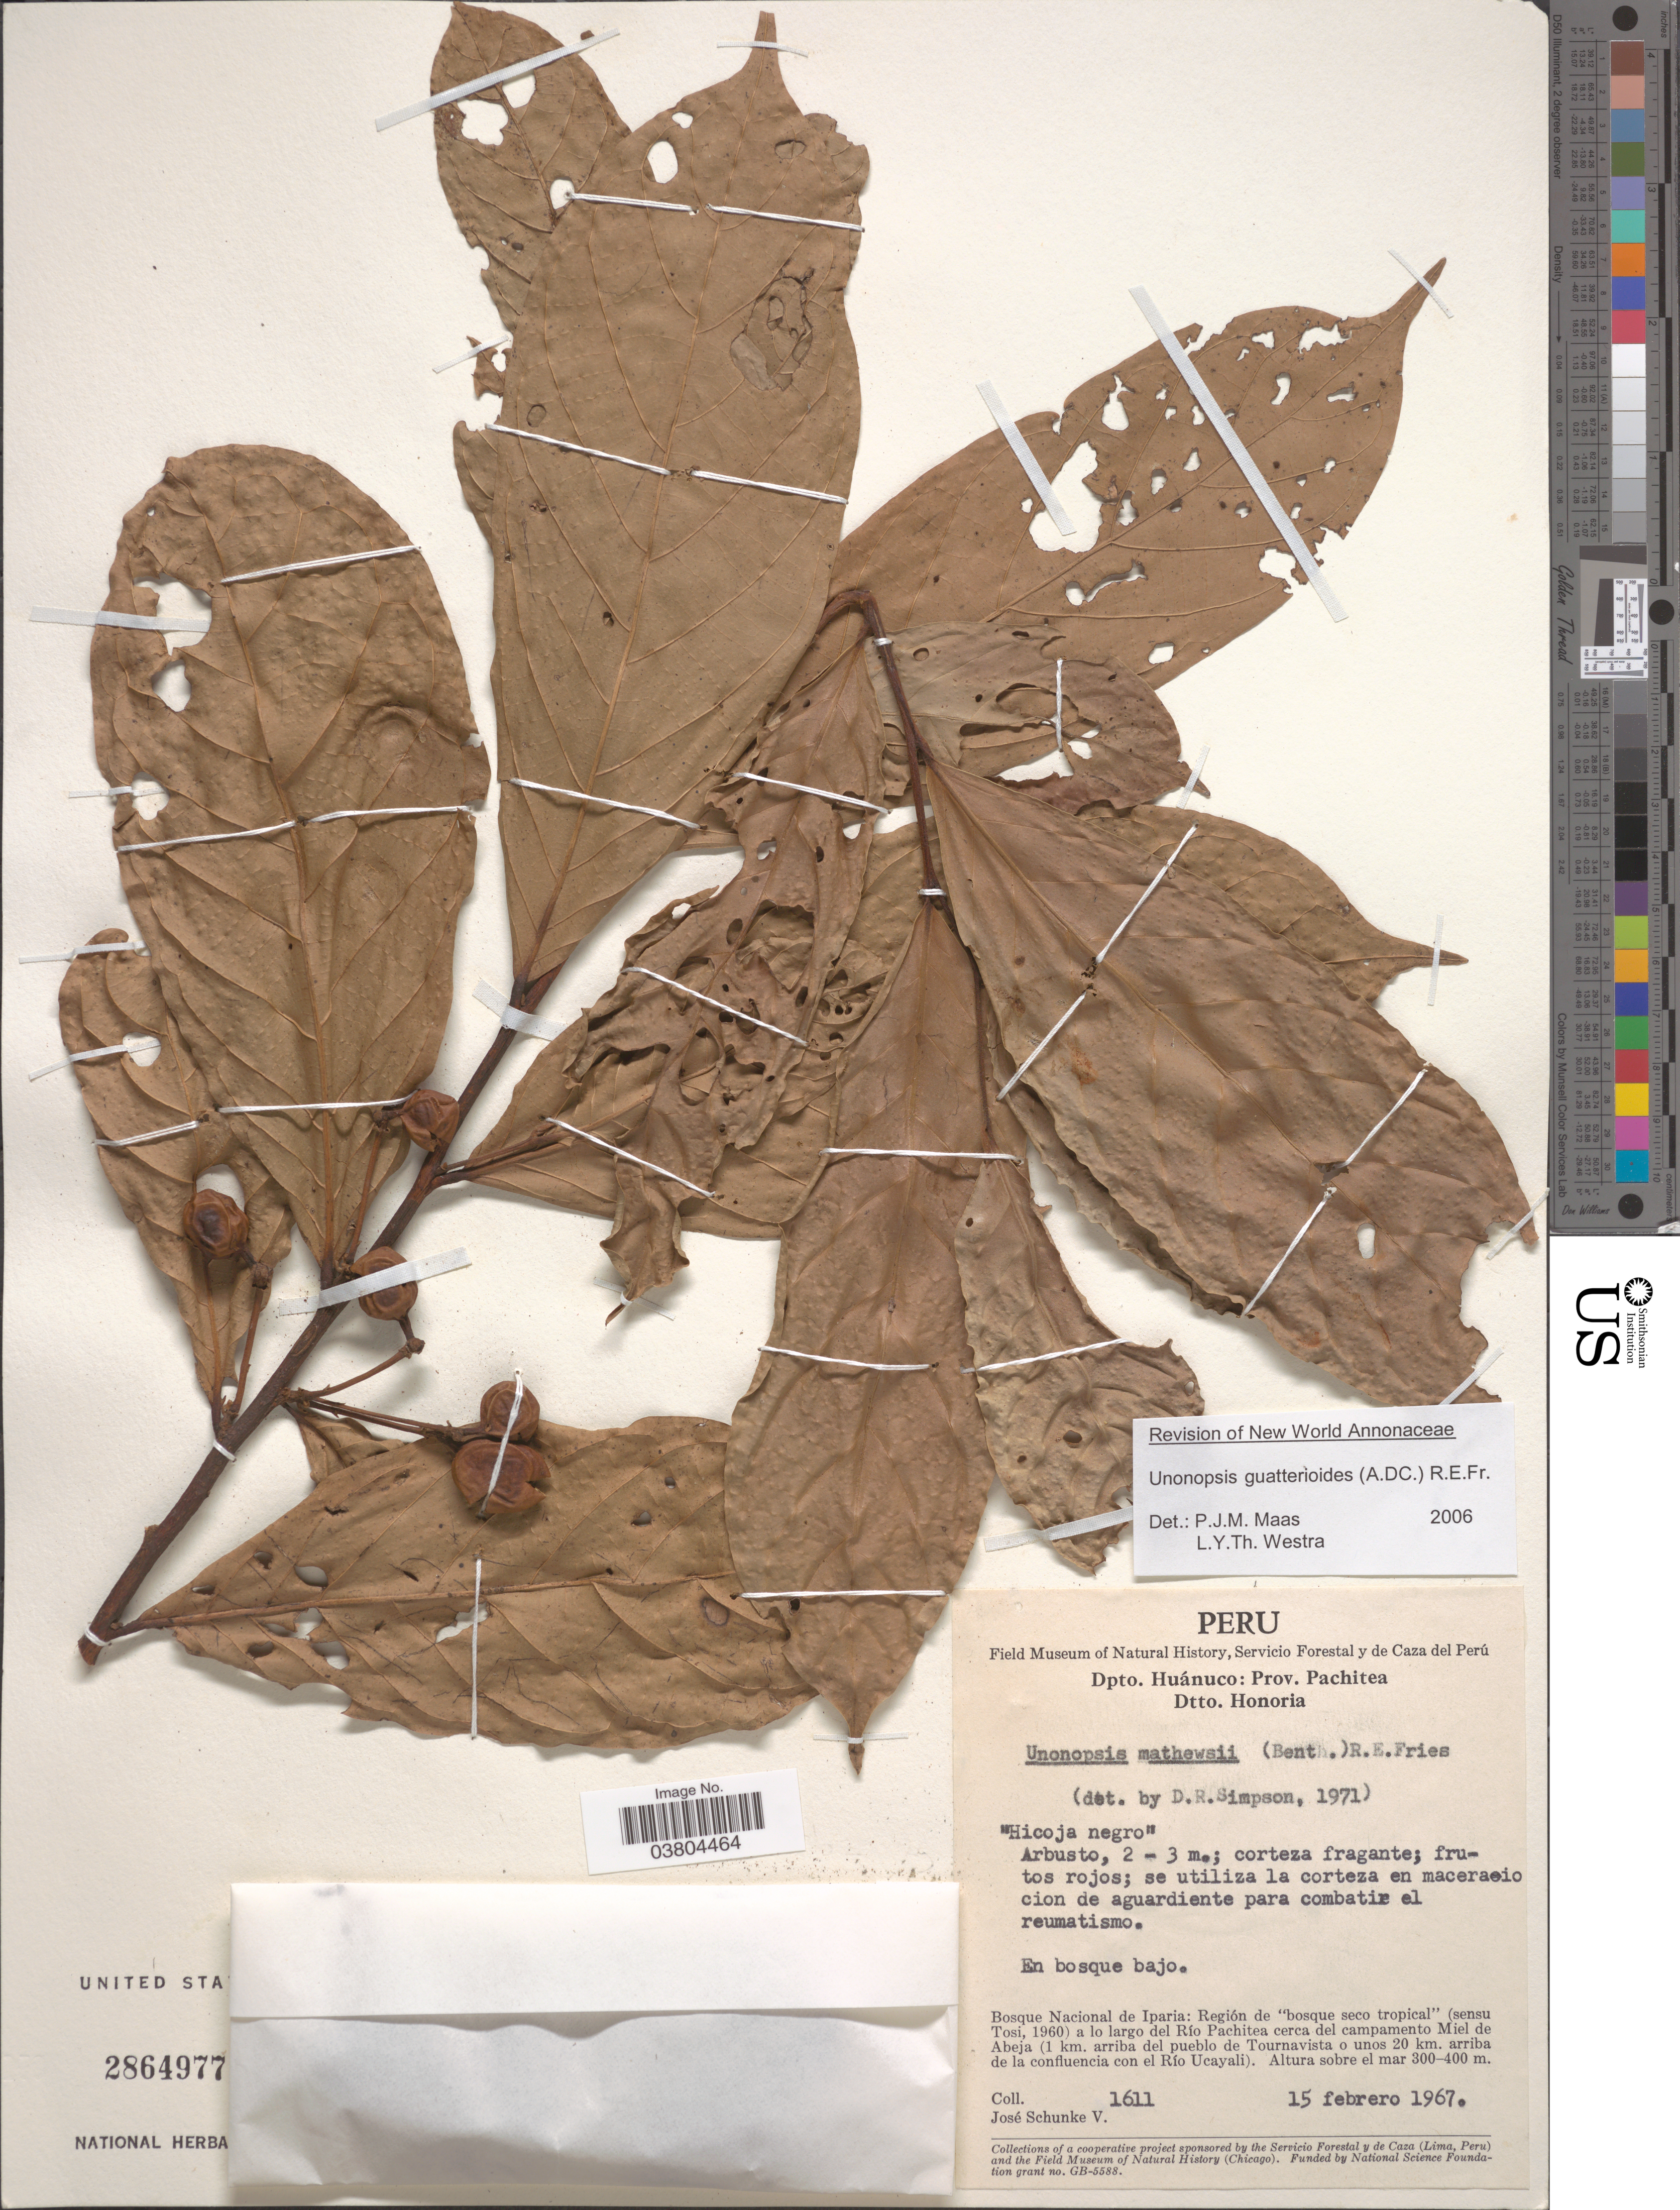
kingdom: Plantae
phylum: Tracheophyta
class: Magnoliopsida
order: Magnoliales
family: Annonaceae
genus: Unonopsis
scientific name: Unonopsis guatterioides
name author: (A. DC.) R.E. Fr.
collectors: J. Schunke Vigo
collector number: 1611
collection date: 1967-02-15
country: Peru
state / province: Huánuco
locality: Dpto. Huánuco: Prov. Pachitea. Dtto. Honoria. Bosque Nacional de Iparia: Región de "bosque seco tropical" (sensu Tosi, 1960) a lo largo del Río Pachitea cerca del campamento Miel de Abeja (1 km. arriba del pueblo de Tournavista o unos 20 km. arriba de la confluencia con el Río Ucayali).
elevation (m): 300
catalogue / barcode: US 2864977